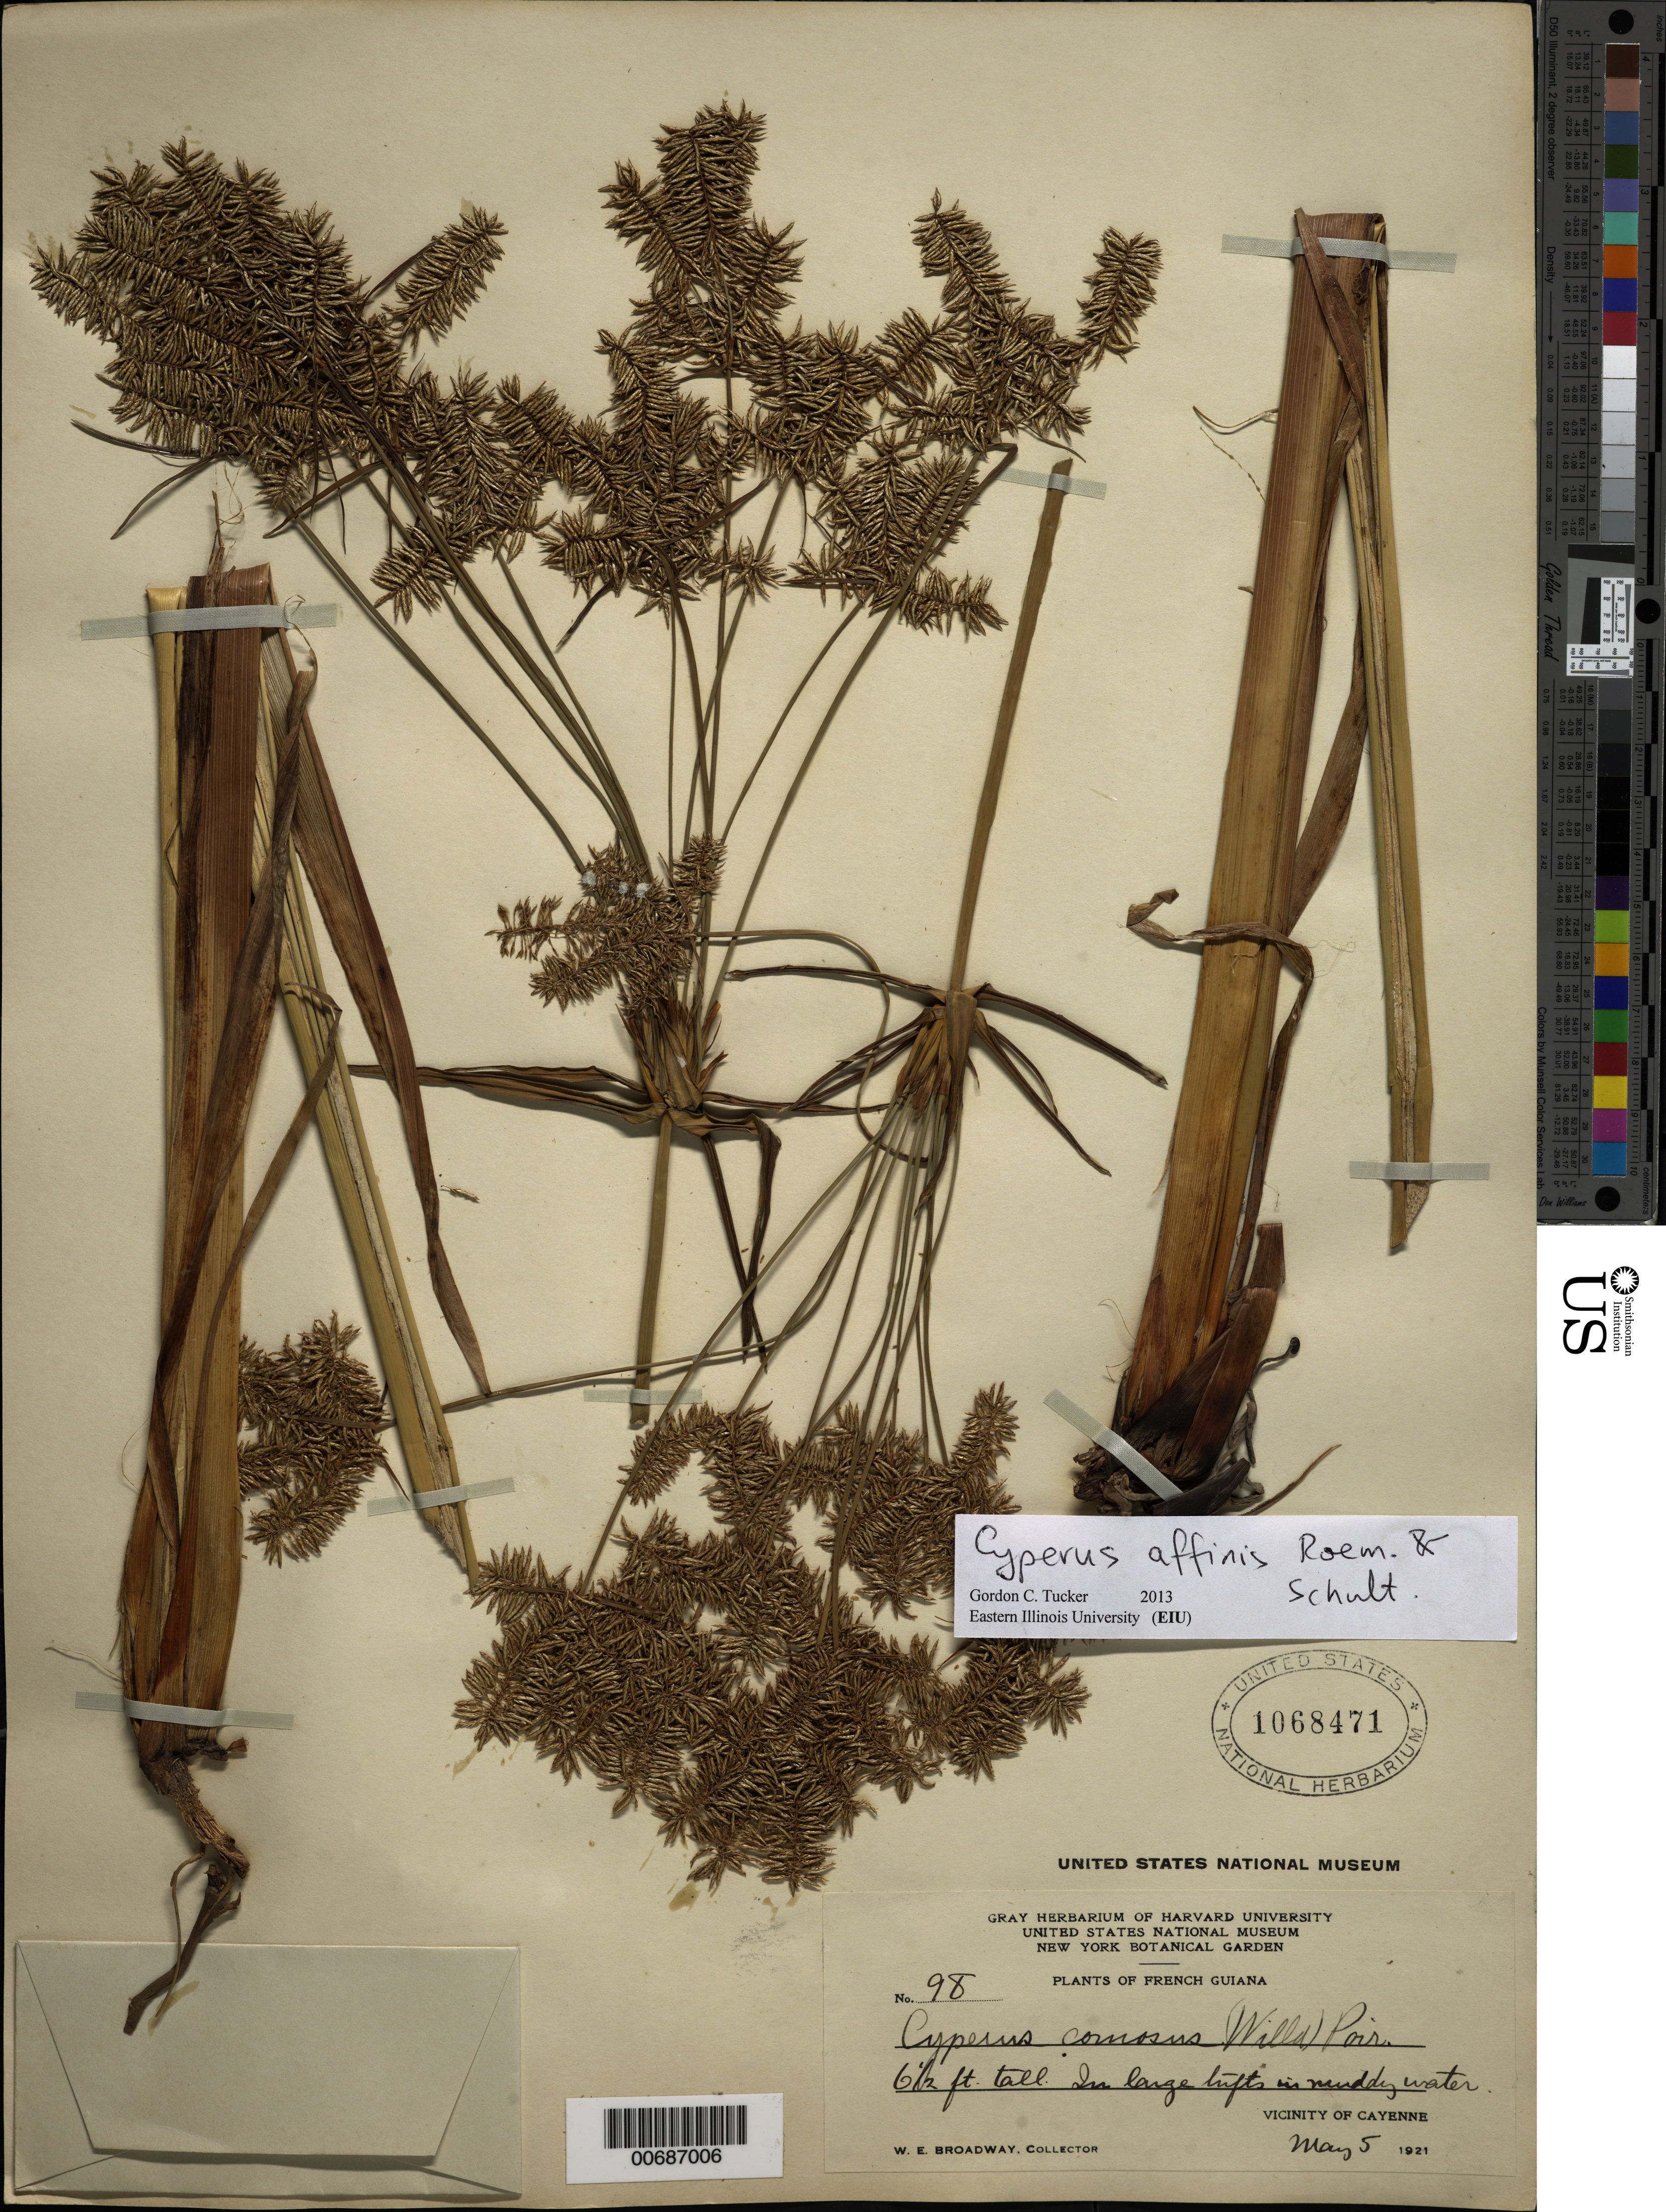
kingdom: Plantae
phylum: Tracheophyta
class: Liliopsida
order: Poales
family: Cyperaceae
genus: Cyperus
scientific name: Cyperus affinis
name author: Roem. & Schult.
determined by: Tucker, G. C.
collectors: W. E. Broadway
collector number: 98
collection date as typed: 5-May-21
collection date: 1921-05-05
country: French Guiana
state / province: Cayenne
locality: Cayenne, vic.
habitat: Muddy water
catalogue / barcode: US 1068471